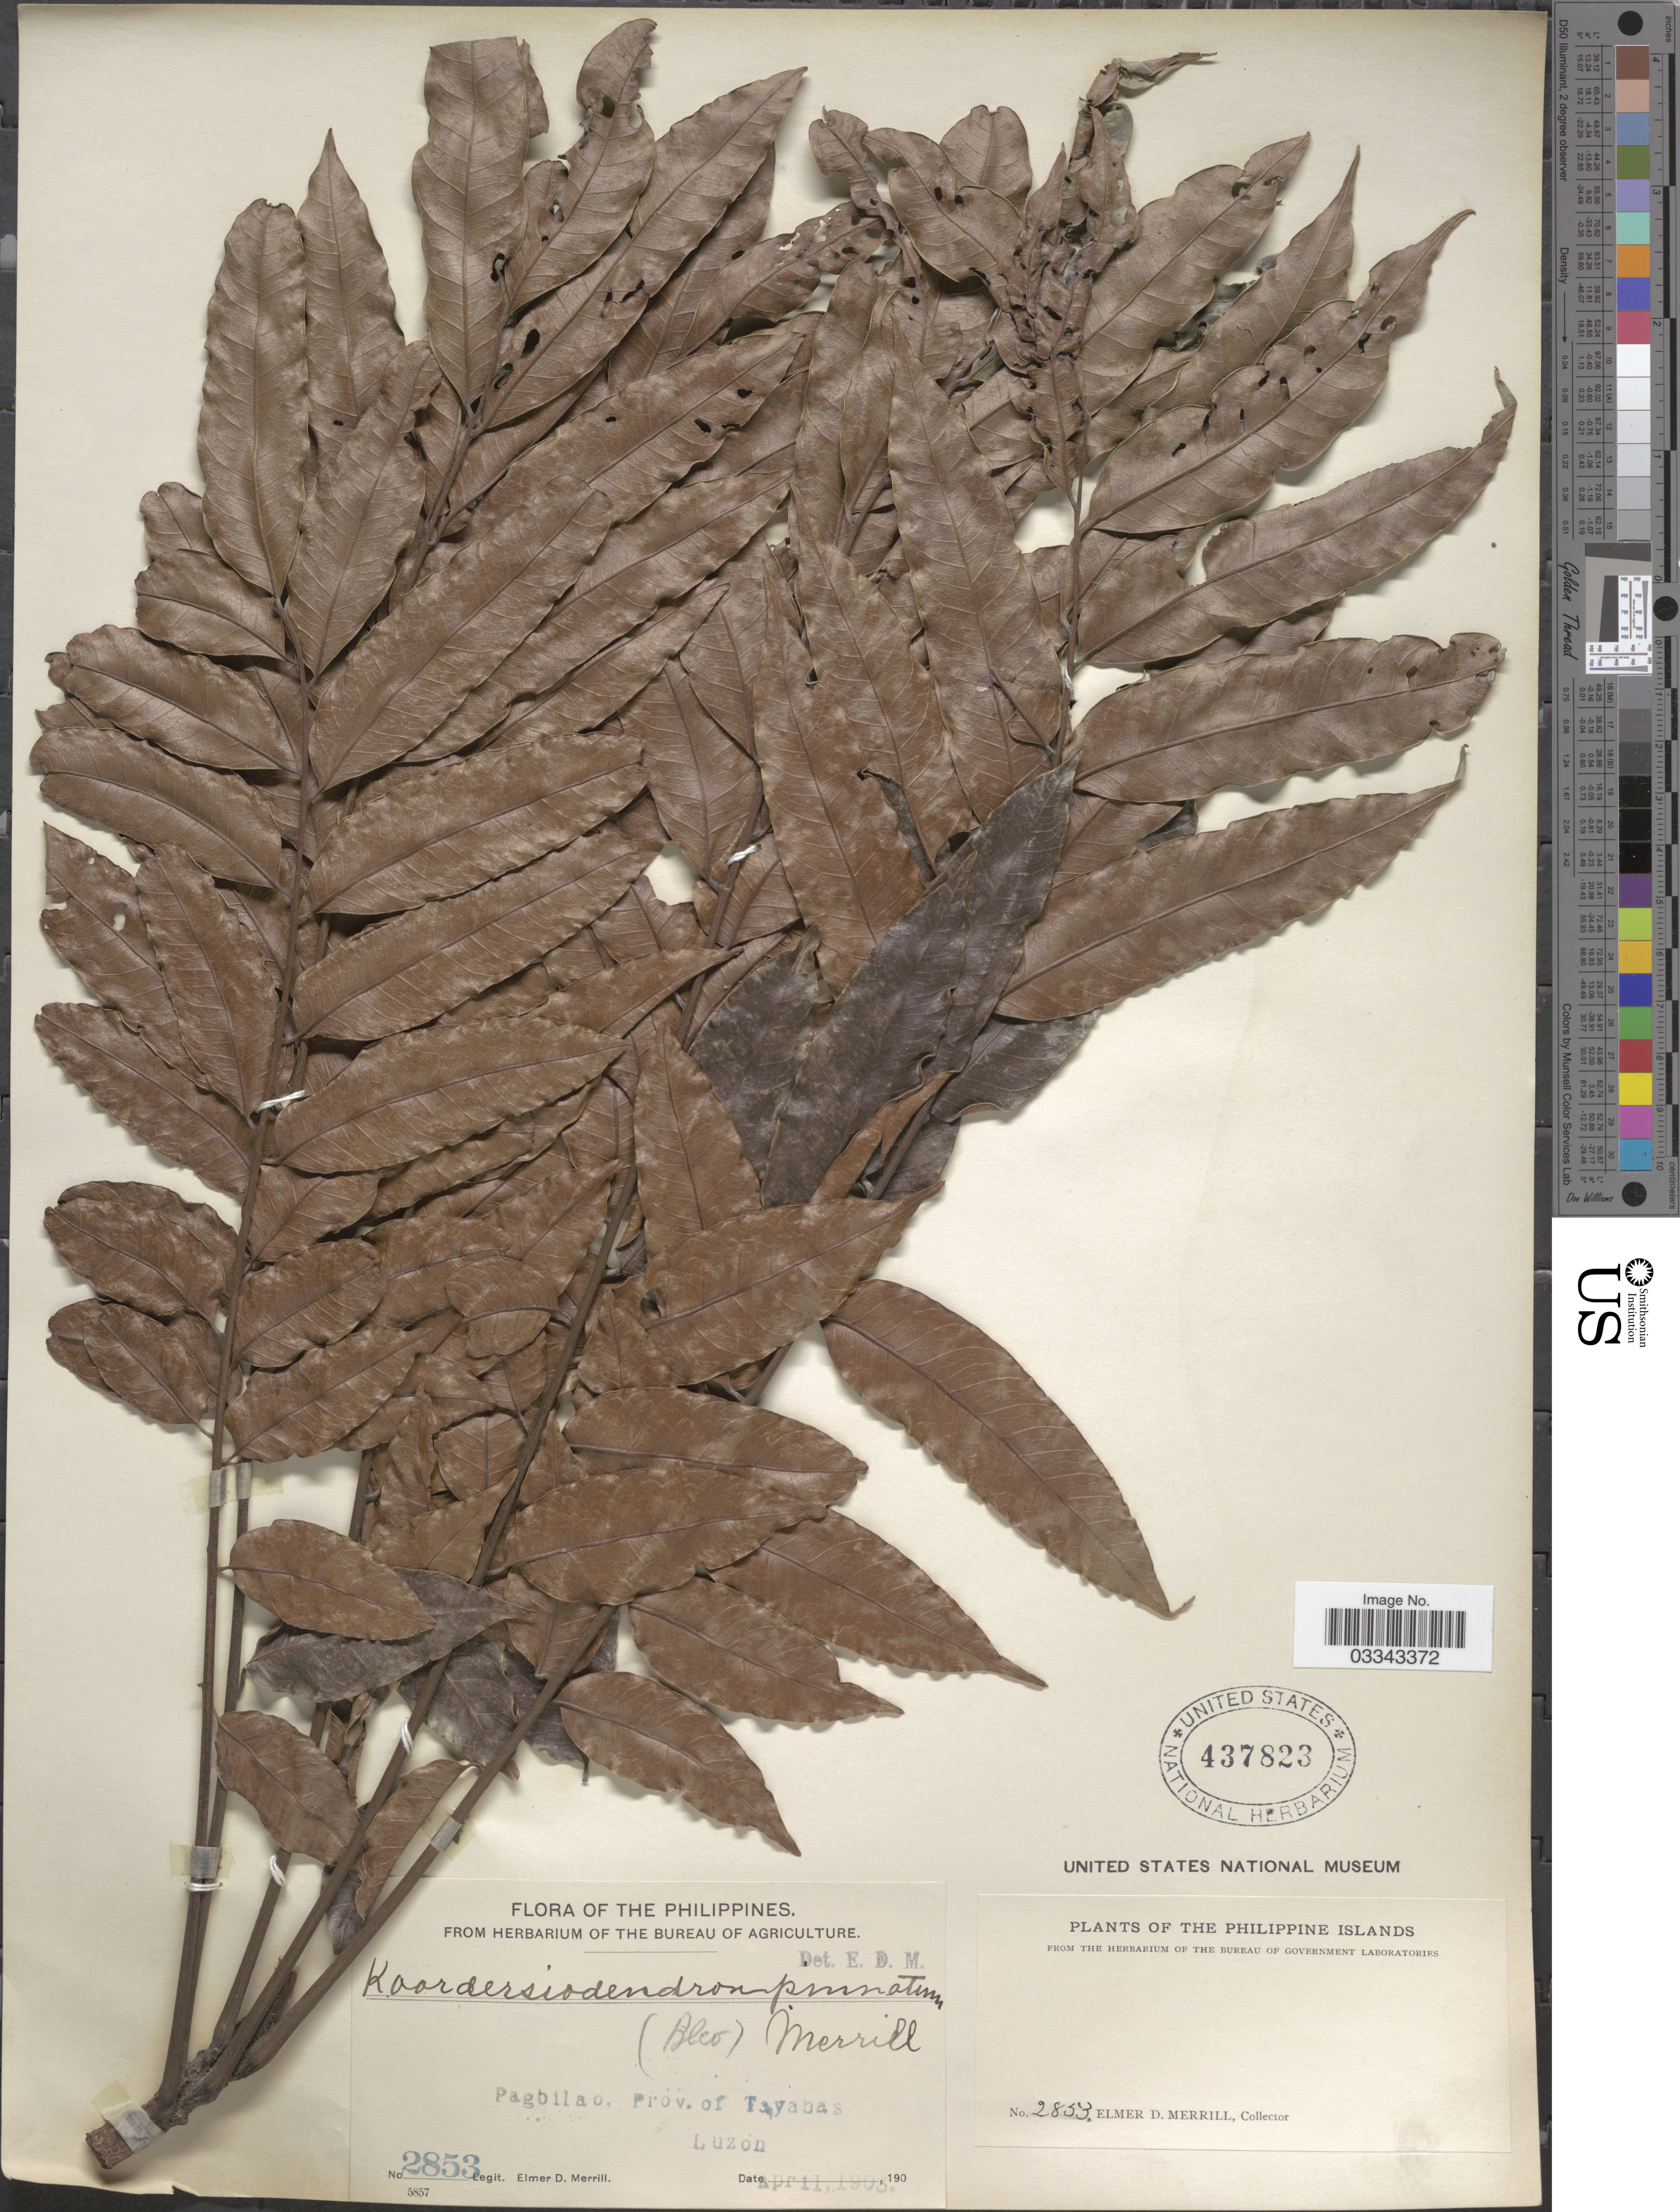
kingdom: Plantae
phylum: Tracheophyta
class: Magnoliopsida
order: Sapindales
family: Anacardiaceae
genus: Koordersiodendron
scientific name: Koordersiodendron pinnatum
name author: (Blanco) Merr.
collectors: E. D. Merrill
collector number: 2853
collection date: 1903-04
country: Philippines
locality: The Philippine Islands. Pagbilao, Prov. of Tayabas, Luzon.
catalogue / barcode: US 437823